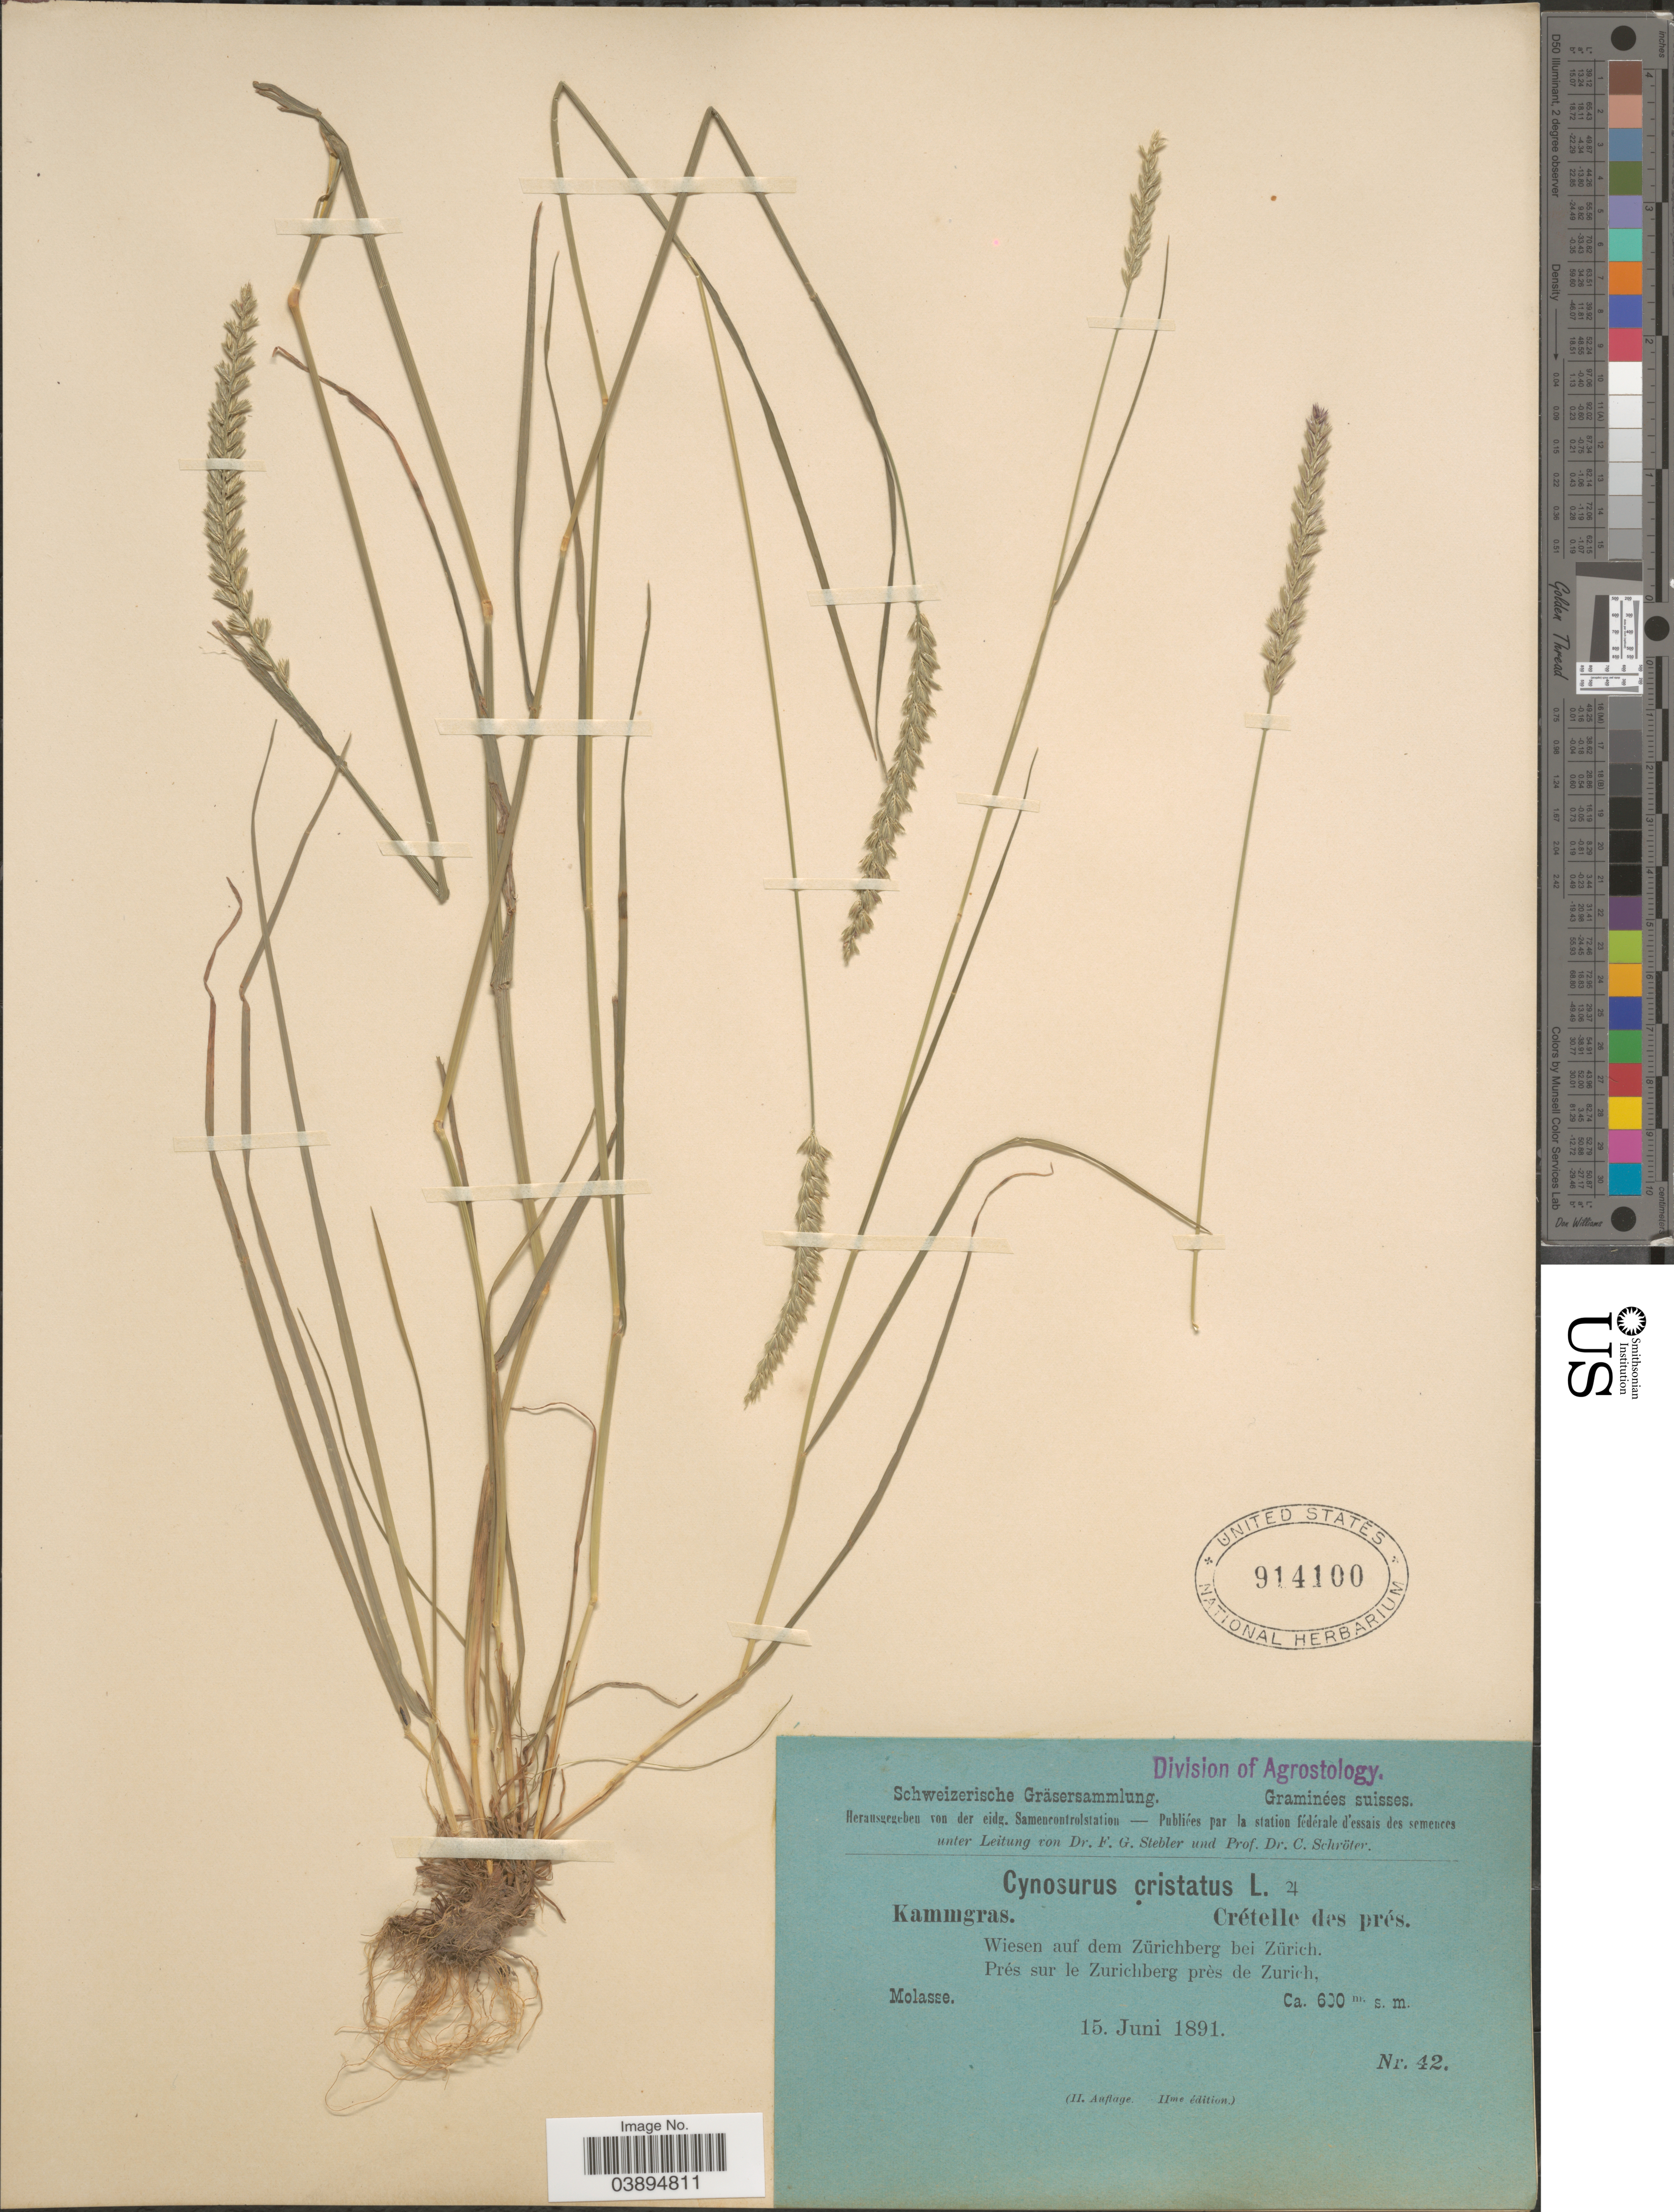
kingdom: Plantae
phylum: Tracheophyta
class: Liliopsida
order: Poales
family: Poaceae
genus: Cynosurus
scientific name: Cynosurus cristatus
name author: L.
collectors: Stebler, F.G. & Schröter, C.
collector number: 42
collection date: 1891-06-15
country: Switzerland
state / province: Zurich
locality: Suisses. Wiesen auf dem Zürichberg bei Zürich. Prés sur le Zurichberg près de Zurich, Molasse.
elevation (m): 600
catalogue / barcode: US 914100